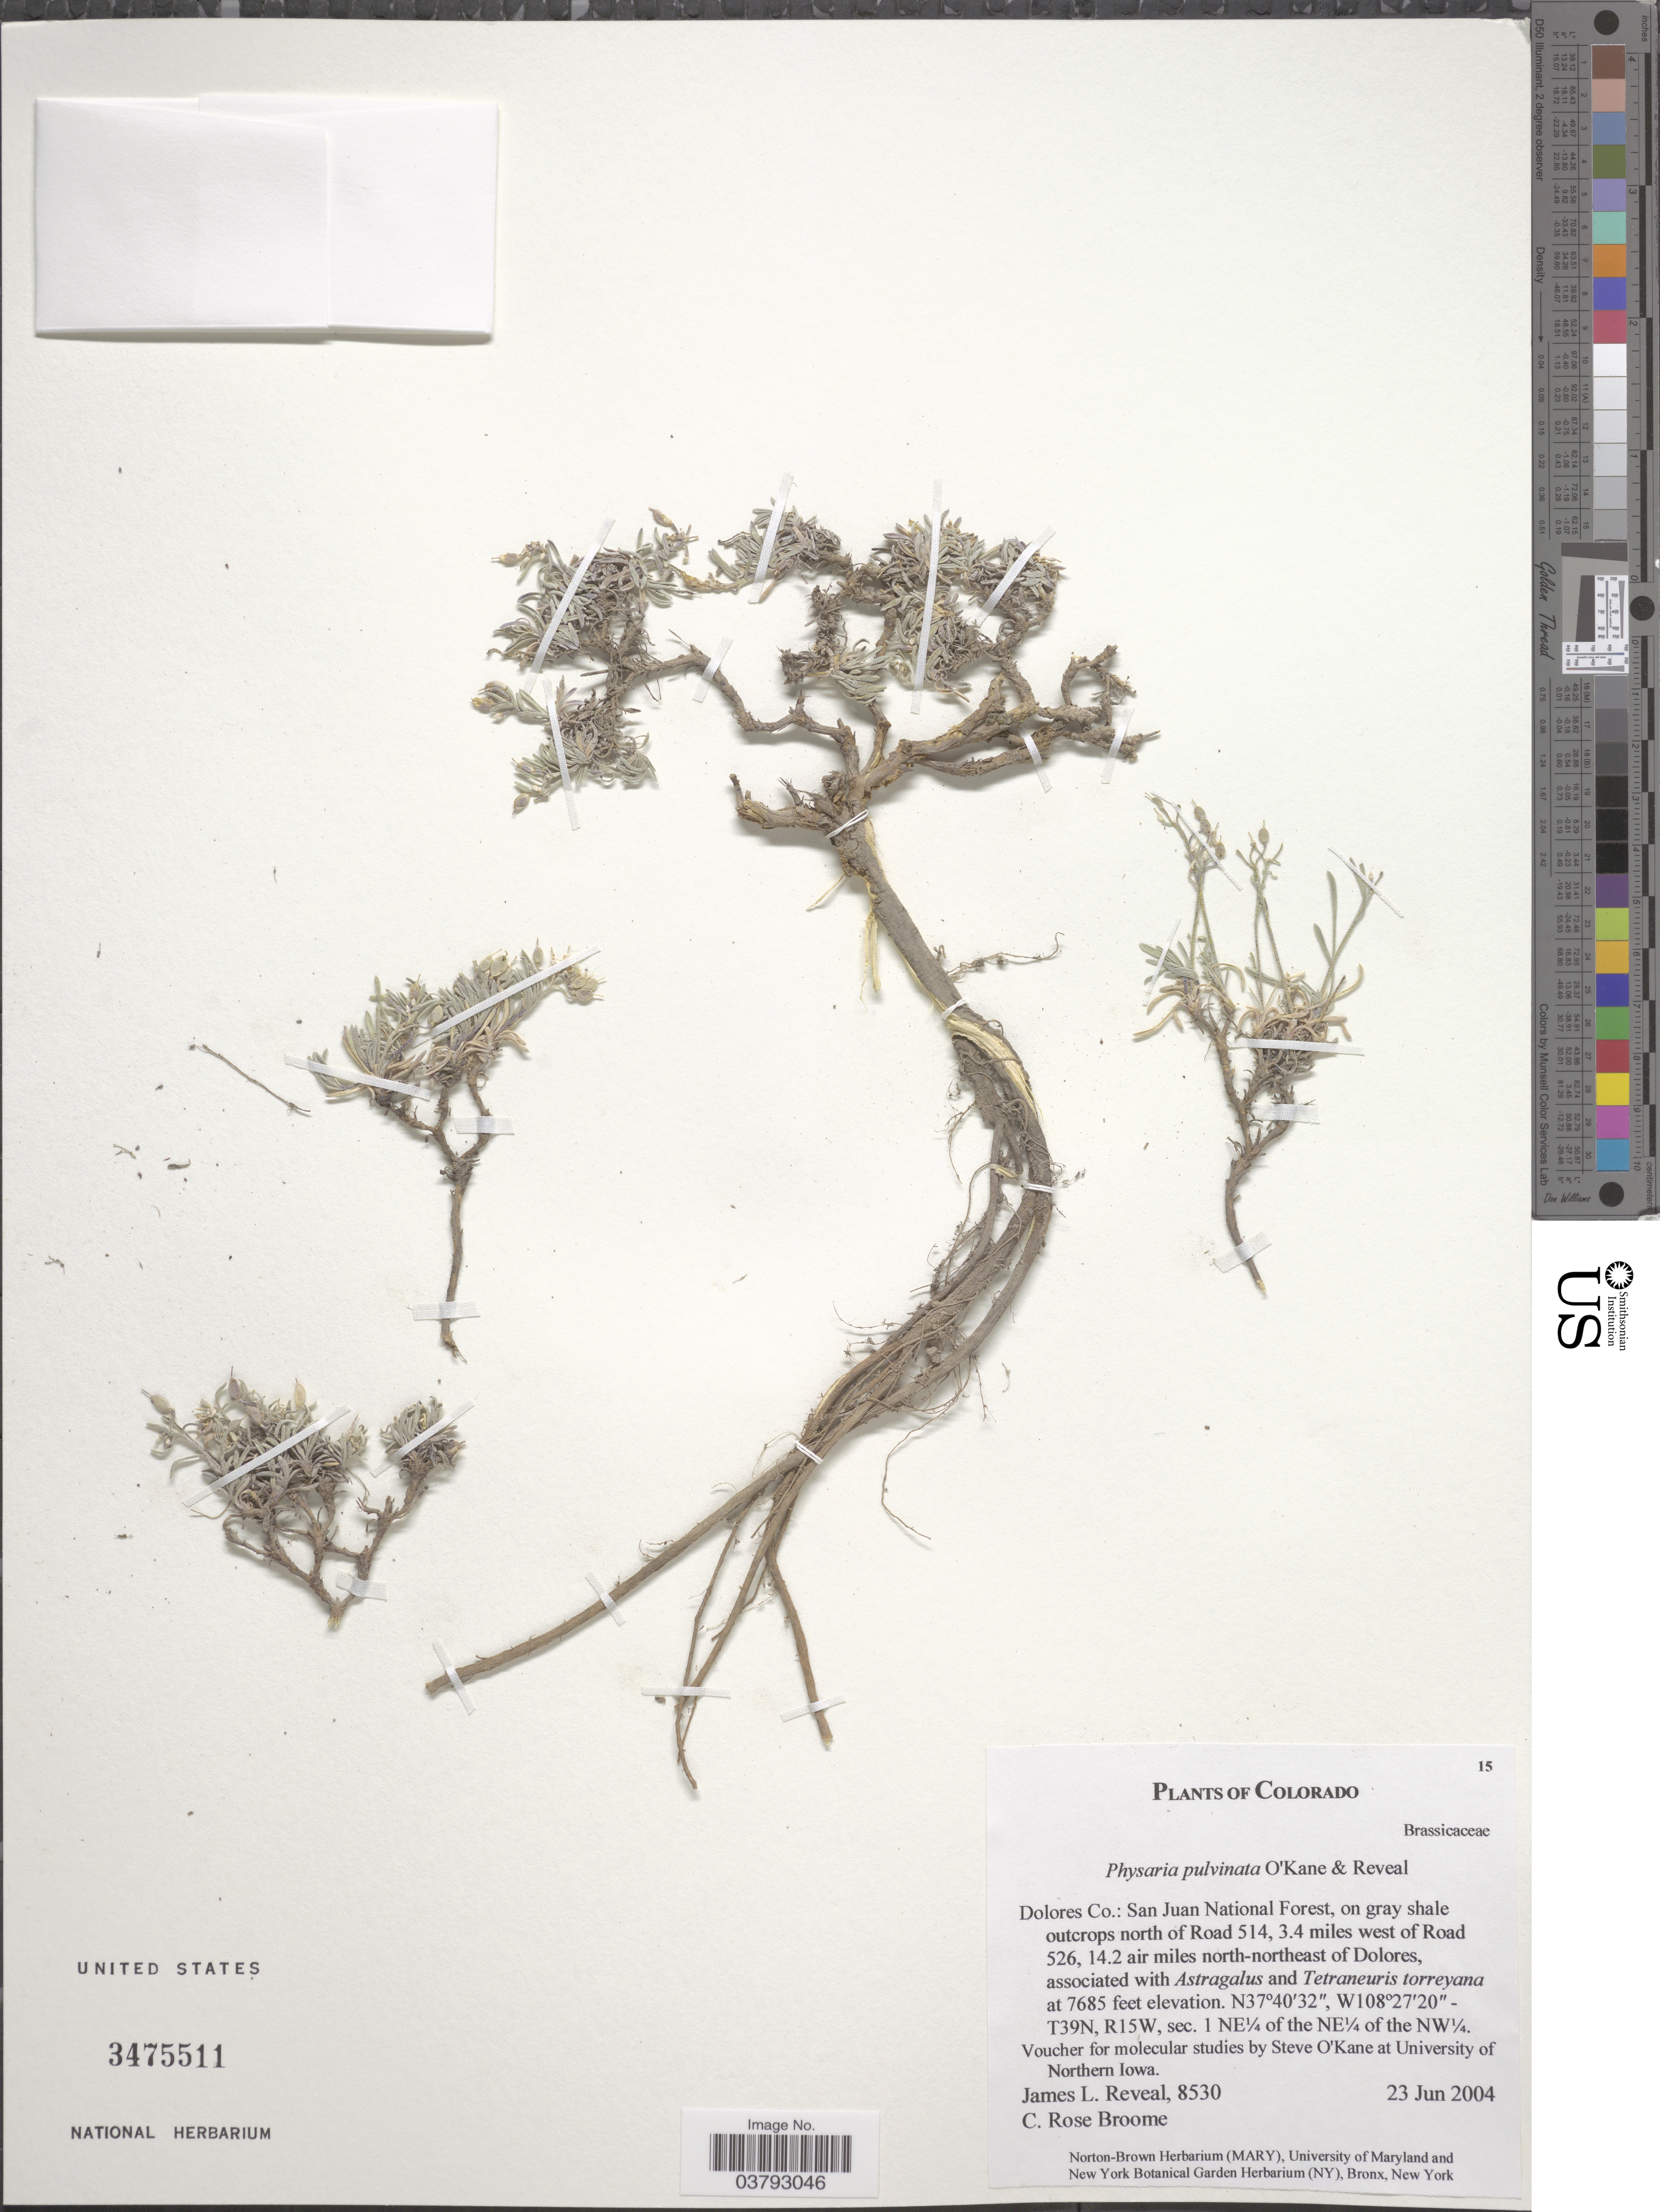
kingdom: Plantae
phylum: Tracheophyta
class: Magnoliopsida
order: Brassicales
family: Brassicaceae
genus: Physaria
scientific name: Physaria pulvinata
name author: O'Kane & Reveal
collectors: J. L. Reveal & C. R. Broome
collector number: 8530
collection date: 2004-06-23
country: United States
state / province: Colorado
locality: Dolores Co.: San Juan National Forest, on gray shale outcrops north of Road 514, 3.4 miles west of Road 526, 14.2 air miles north-northeast of Dolores. T39N, R15W, sec. 1 NE¼ of the NE¼ of the NW¼.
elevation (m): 2342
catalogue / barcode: US 3475511